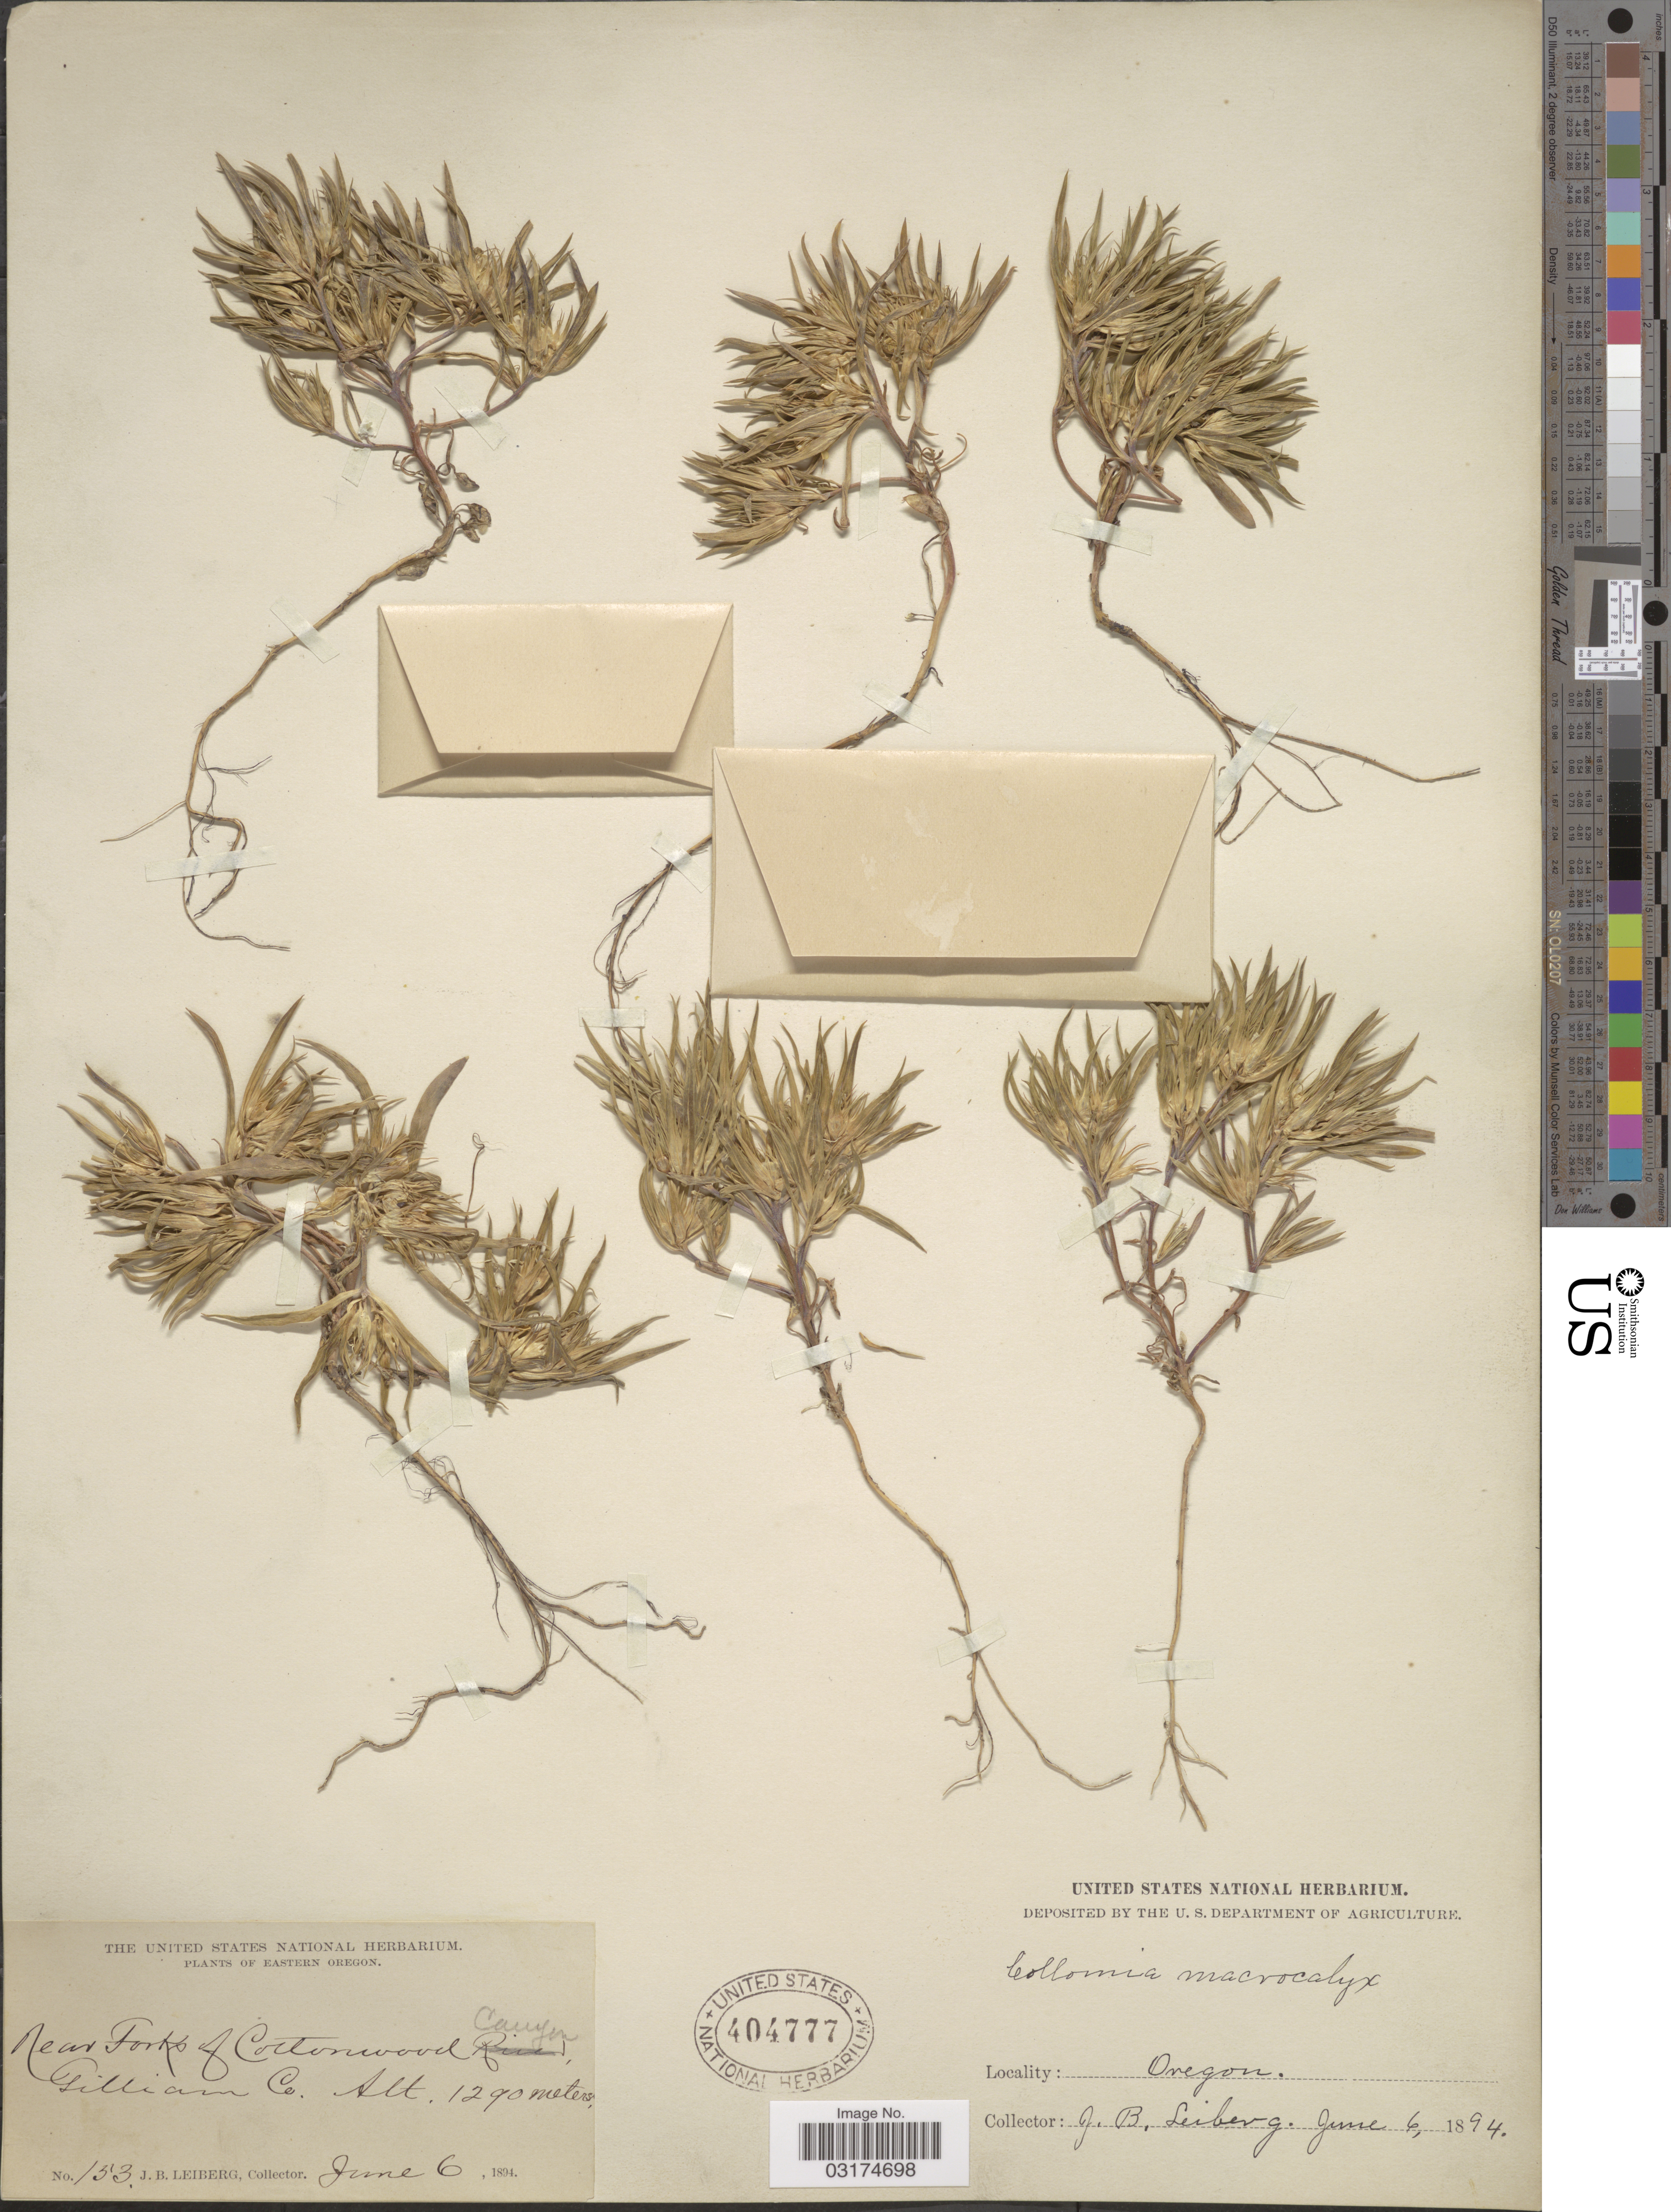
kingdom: Plantae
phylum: Tracheophyta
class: Magnoliopsida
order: Ericales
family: Polemoniaceae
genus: Collomia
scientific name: Collomia macrocalyx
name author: Leiberg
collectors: J. B. Leiberg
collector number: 153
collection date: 1894-06-06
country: United States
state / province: Oregon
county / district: Gilliam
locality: Eastern Oregon. Gilliam Co.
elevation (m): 1290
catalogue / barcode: US 404777